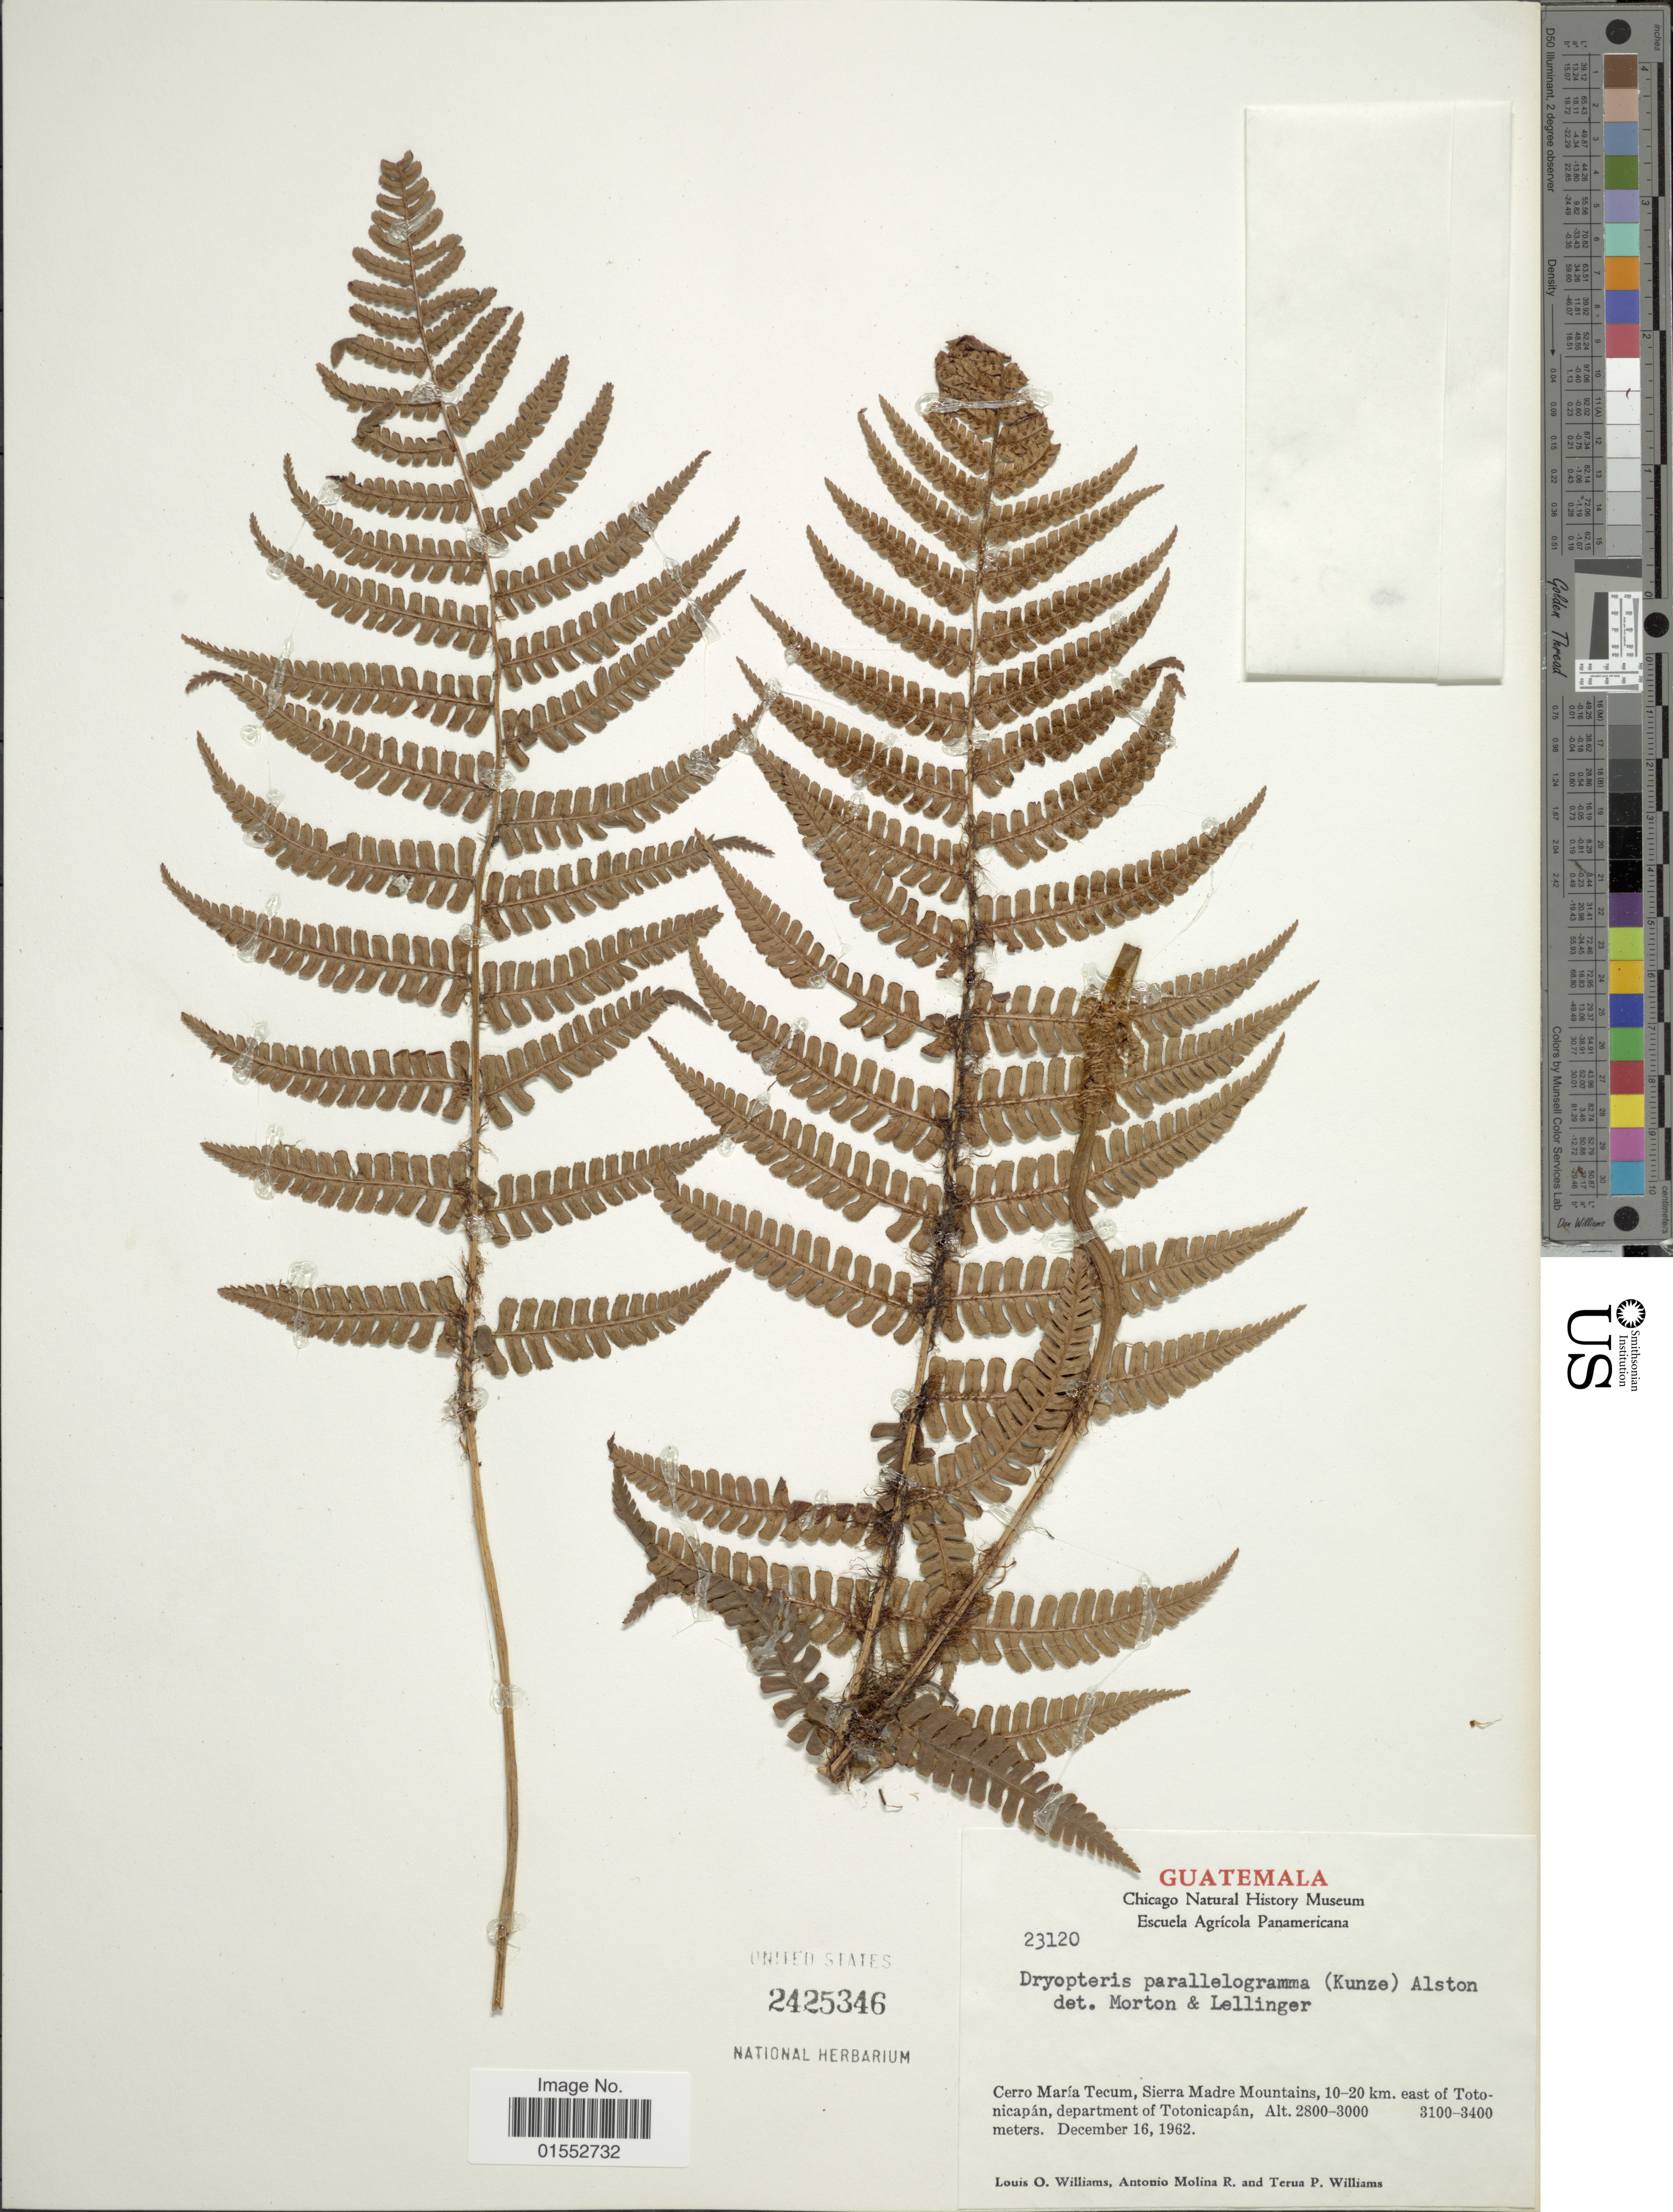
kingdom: Plantae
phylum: Tracheophyta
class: Polypodiopsida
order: Polypodiales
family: Dryopteridaceae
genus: Dryopteris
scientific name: Dryopteris wallichiana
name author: (Spreng.) Hyl.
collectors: L. O. Williams, A. Molina R. & T. P. Williams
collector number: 23120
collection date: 1962-12-16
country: Guatemala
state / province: Totonicapan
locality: Cerro María Tecum, Sierra Madre Mountains, 10-20 km east of Totonicapán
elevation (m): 2800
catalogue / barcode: US 2425346